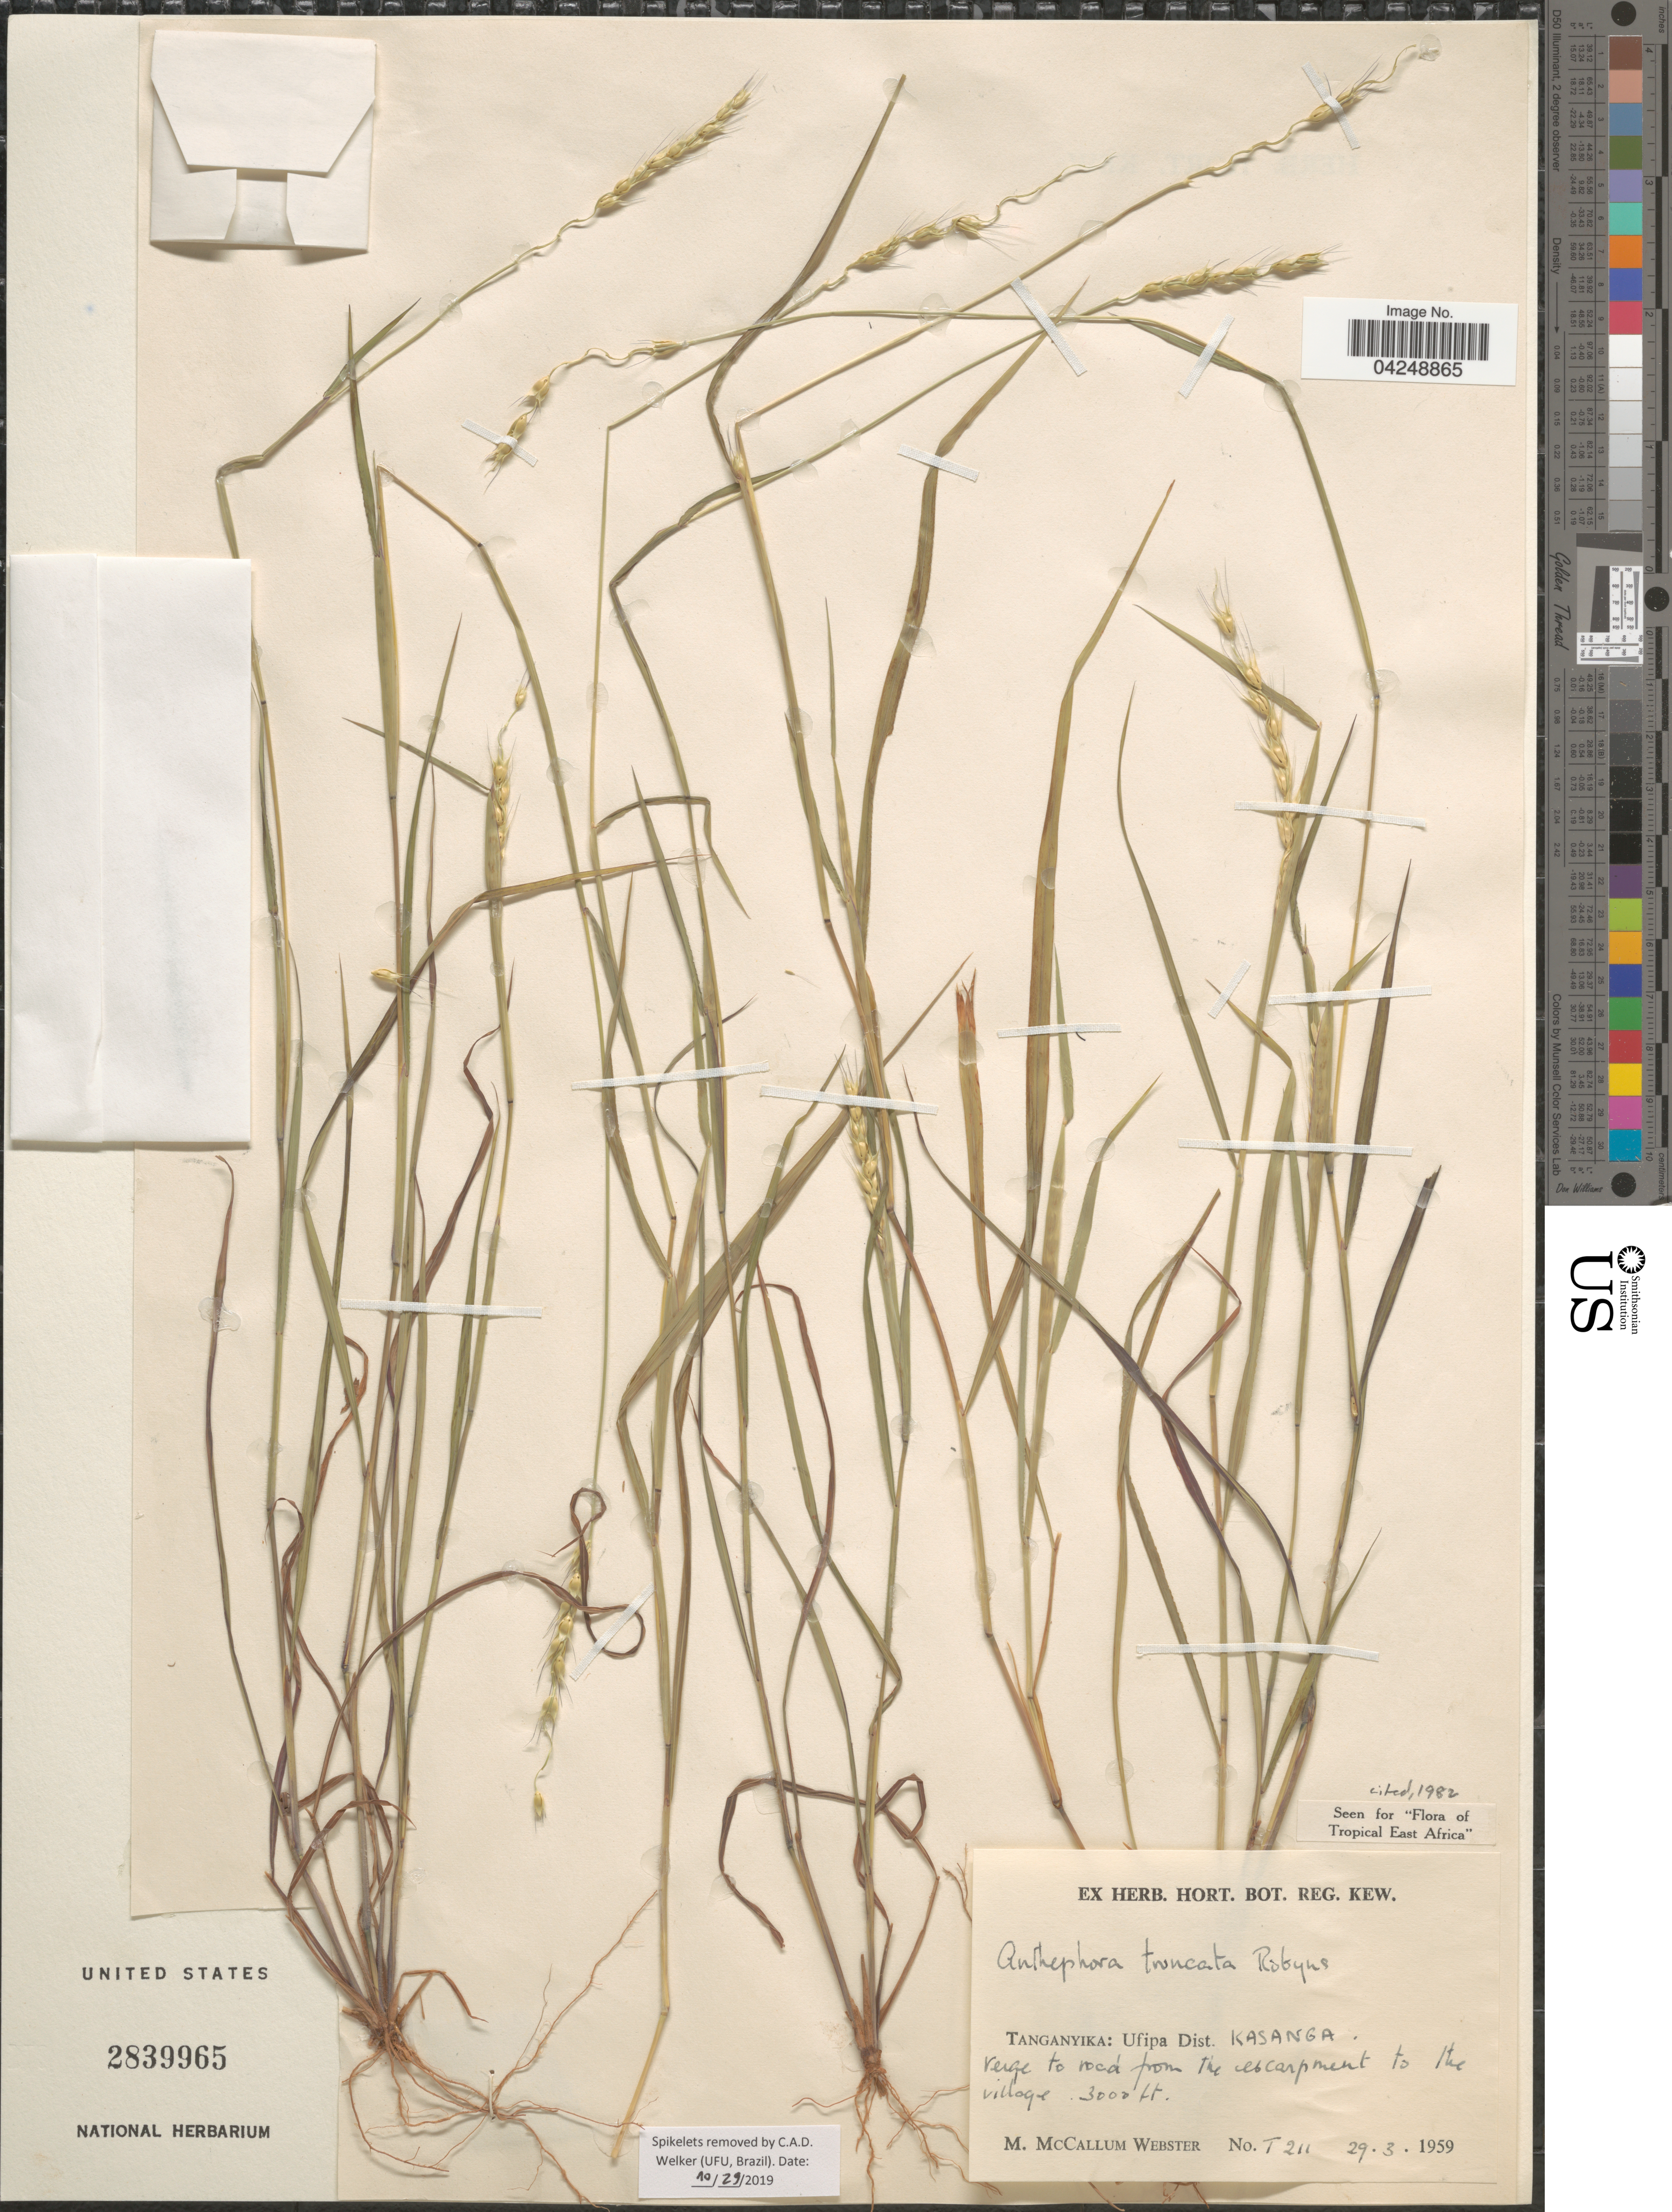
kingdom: Plantae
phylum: Tracheophyta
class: Liliopsida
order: Poales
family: Poaceae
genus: Anthephora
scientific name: Anthephora truncata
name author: Robyns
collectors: M. Webster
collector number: T 211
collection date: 1959-03-29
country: Tanzania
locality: Tanganyika: Ufipa Dist. Kasanga. Verge to road from the escarpment to the village.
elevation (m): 914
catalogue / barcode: US 2839965